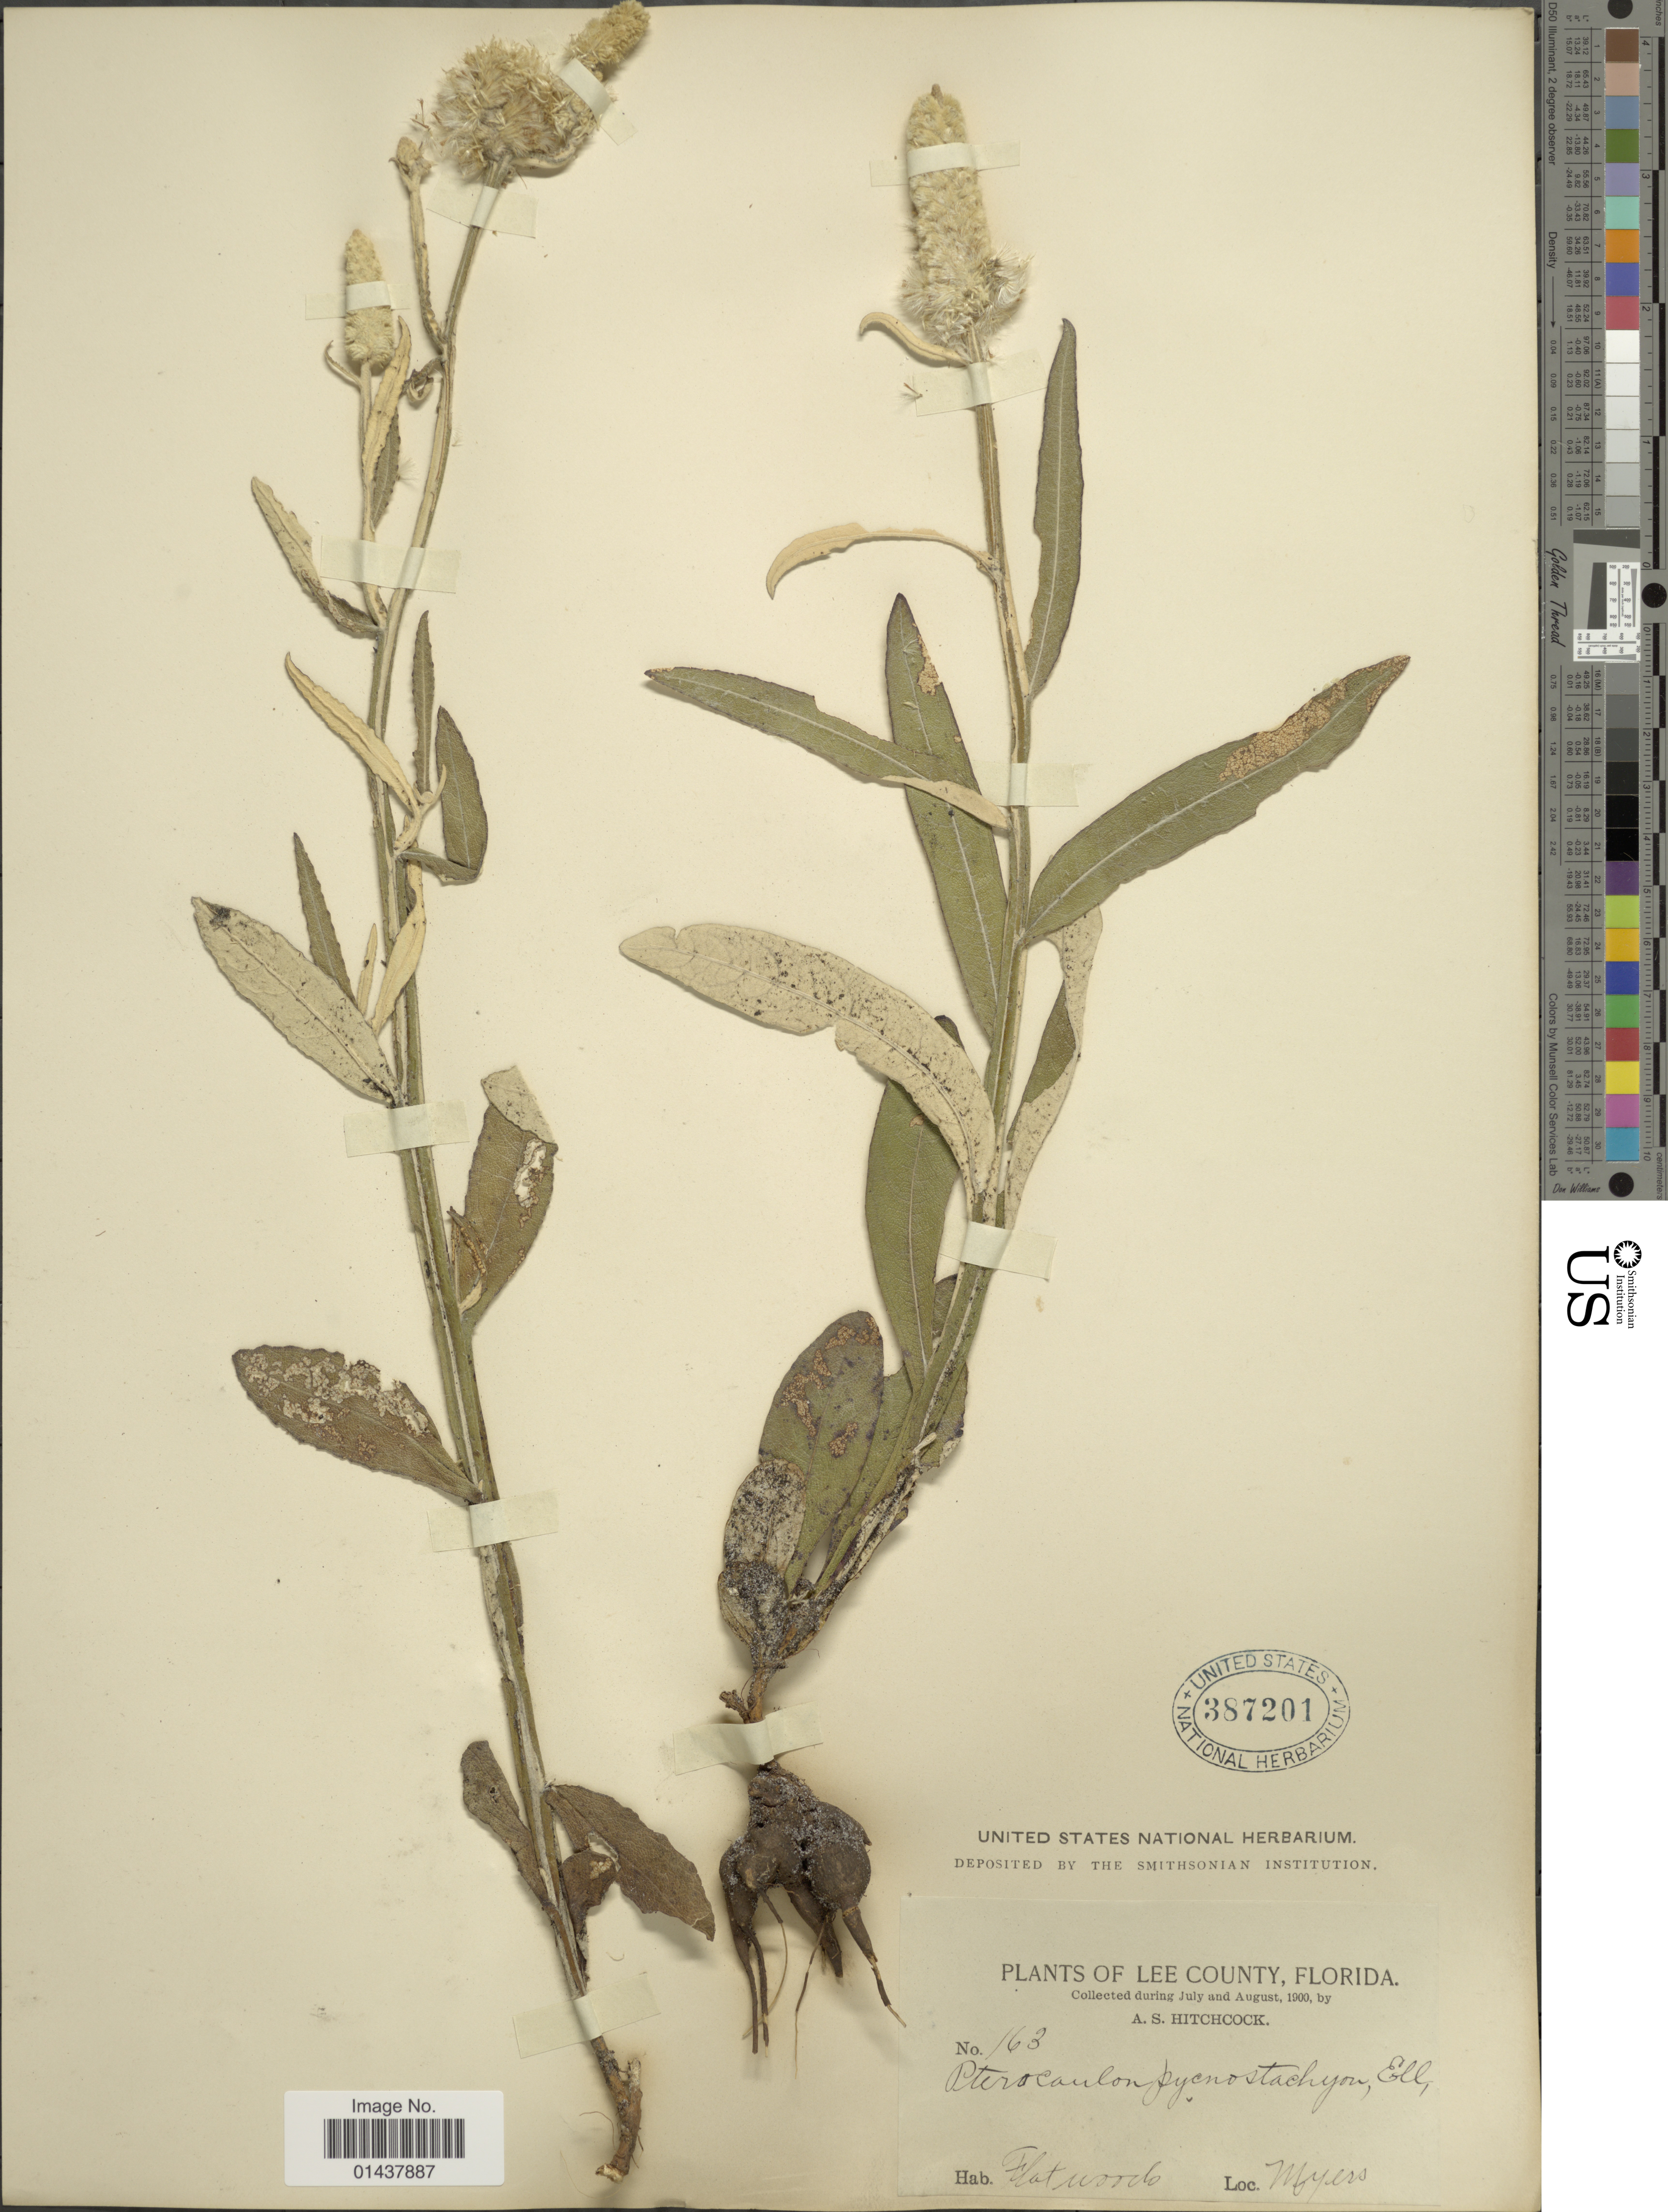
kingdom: Plantae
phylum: Tracheophyta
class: Magnoliopsida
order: Asterales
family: Asteraceae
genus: Pterocaulon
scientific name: Pterocaulon undulatum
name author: C. Mohr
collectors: A. S. Hitchcock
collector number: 163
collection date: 1900-07/1900-08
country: United States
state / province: Florida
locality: Lee County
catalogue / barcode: US 387201